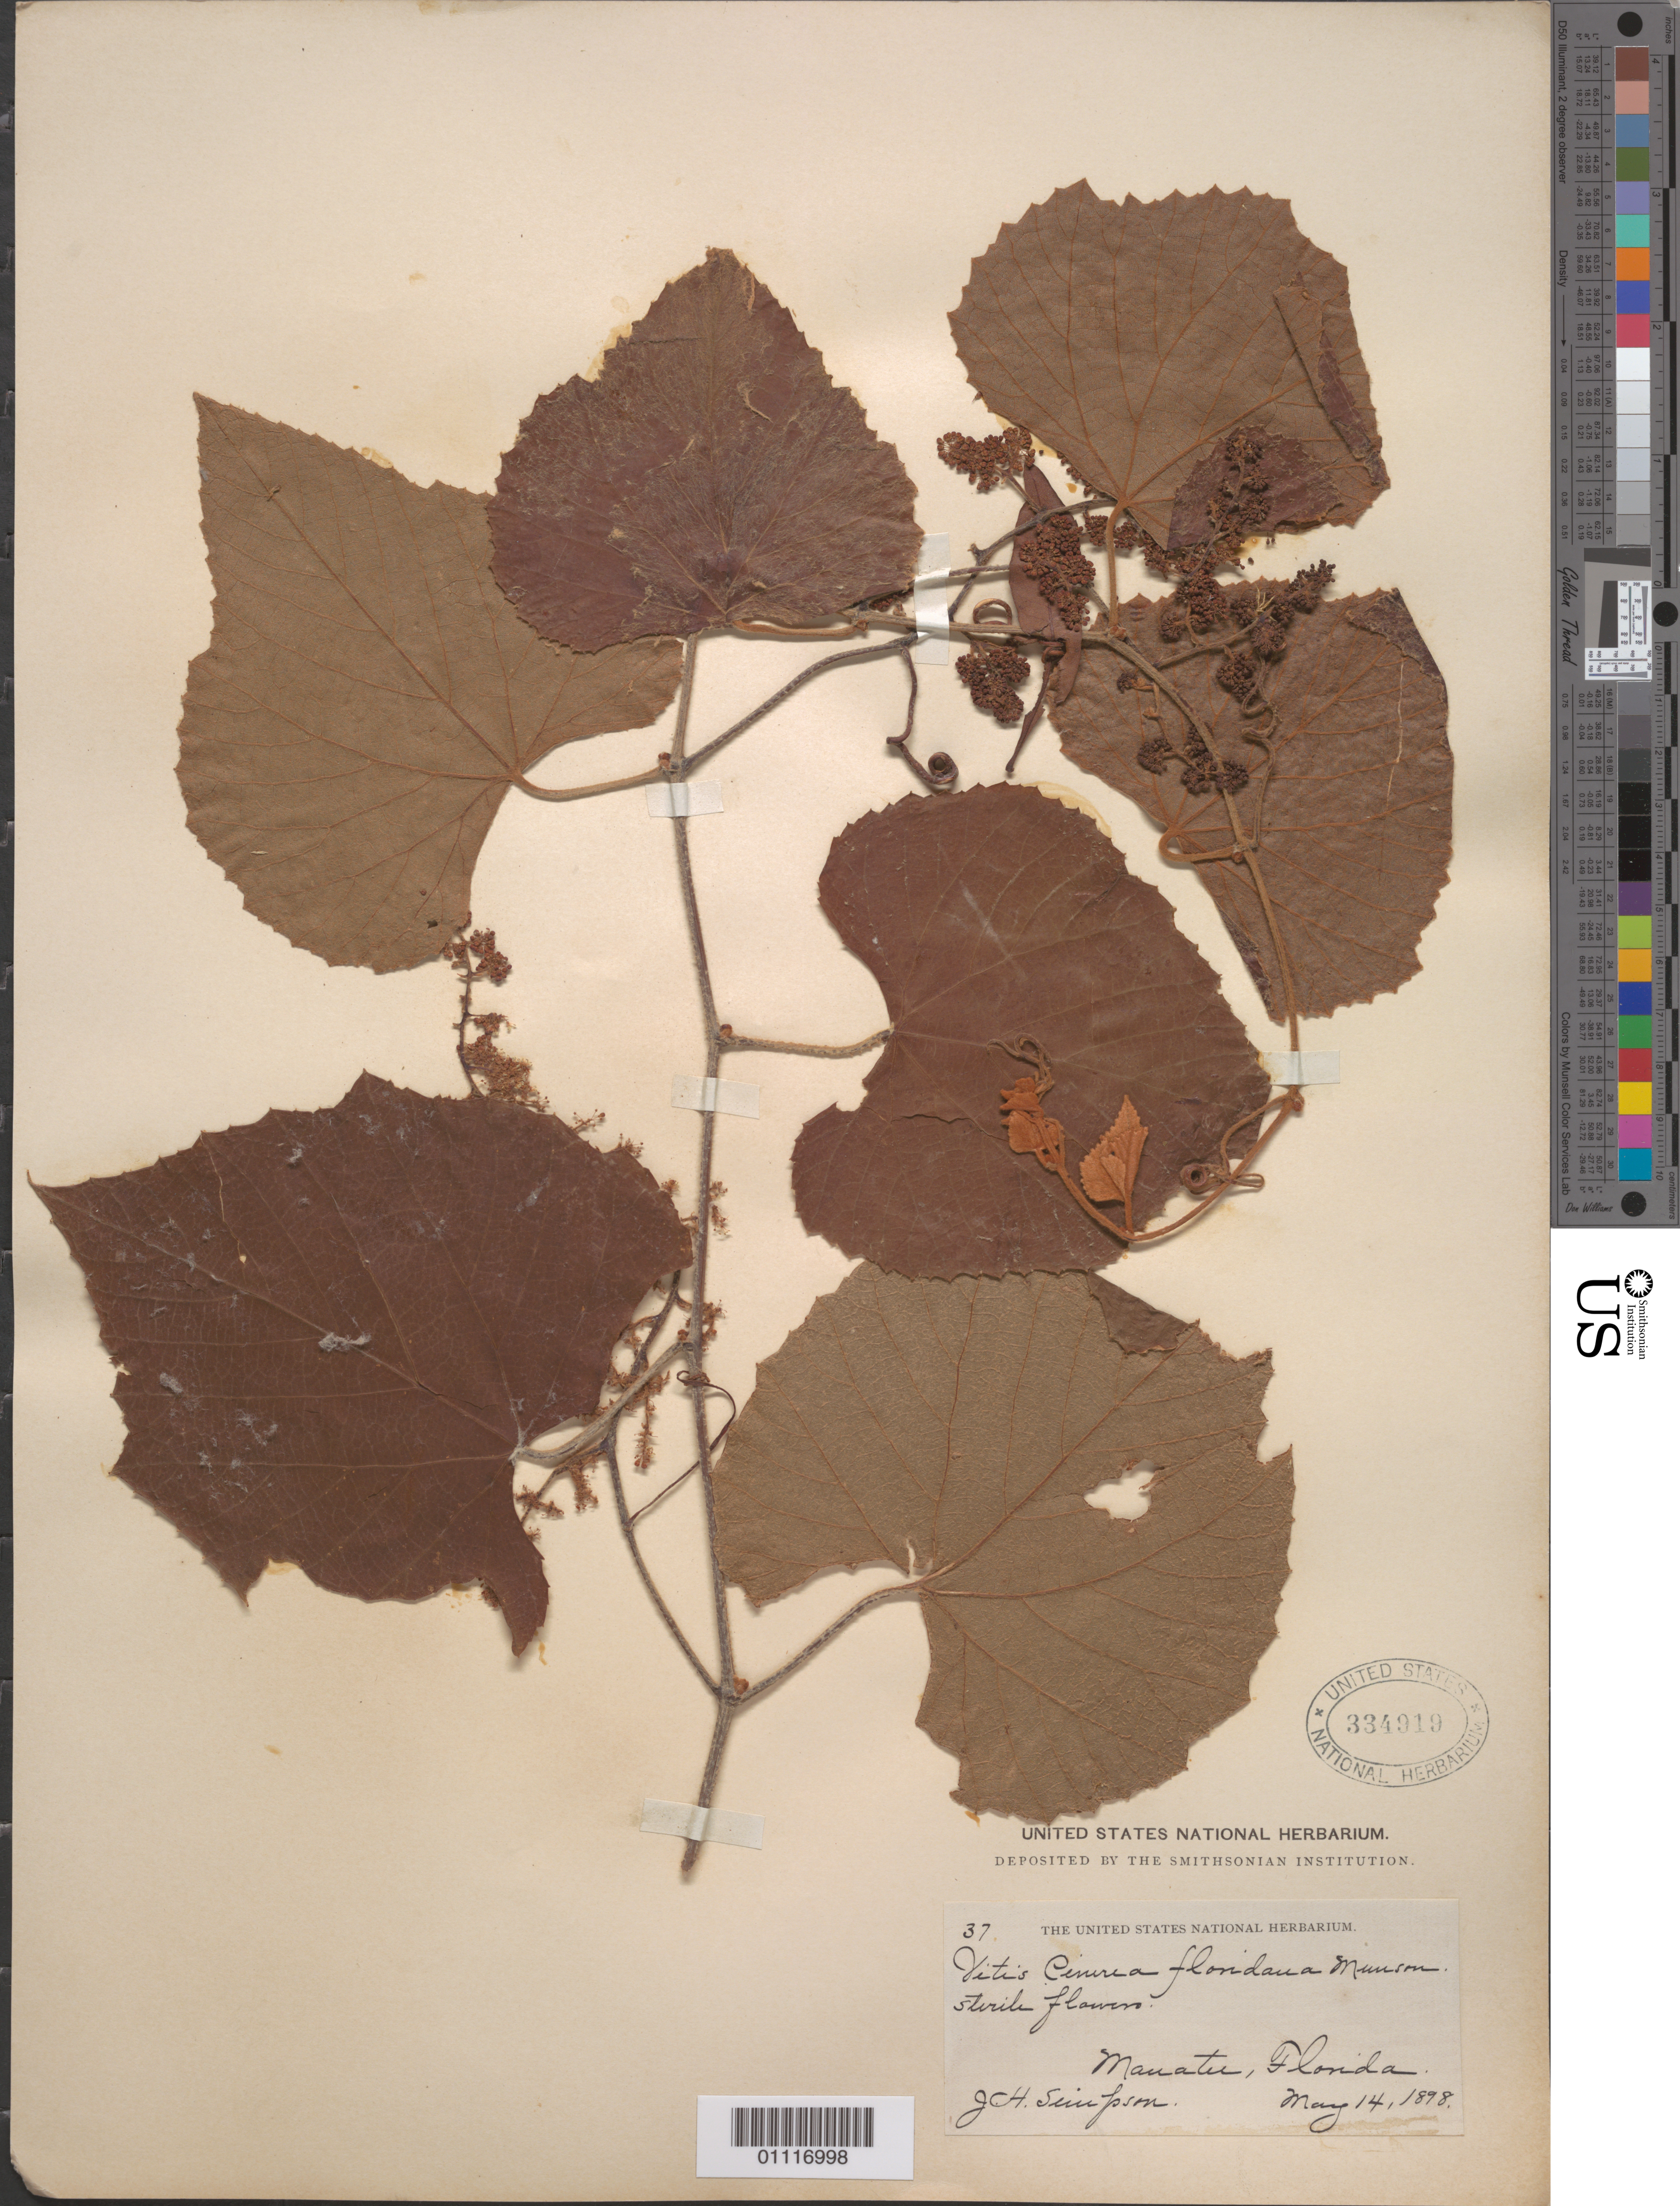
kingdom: Plantae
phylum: Tracheophyta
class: Magnoliopsida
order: Vitales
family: Vitaceae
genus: Vitis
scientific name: Vitis cinerea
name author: (Engelm.) Millardet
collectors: J. H. Simpson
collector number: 37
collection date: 1898-05-14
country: United States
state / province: Florida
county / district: Manatee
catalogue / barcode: US 334919